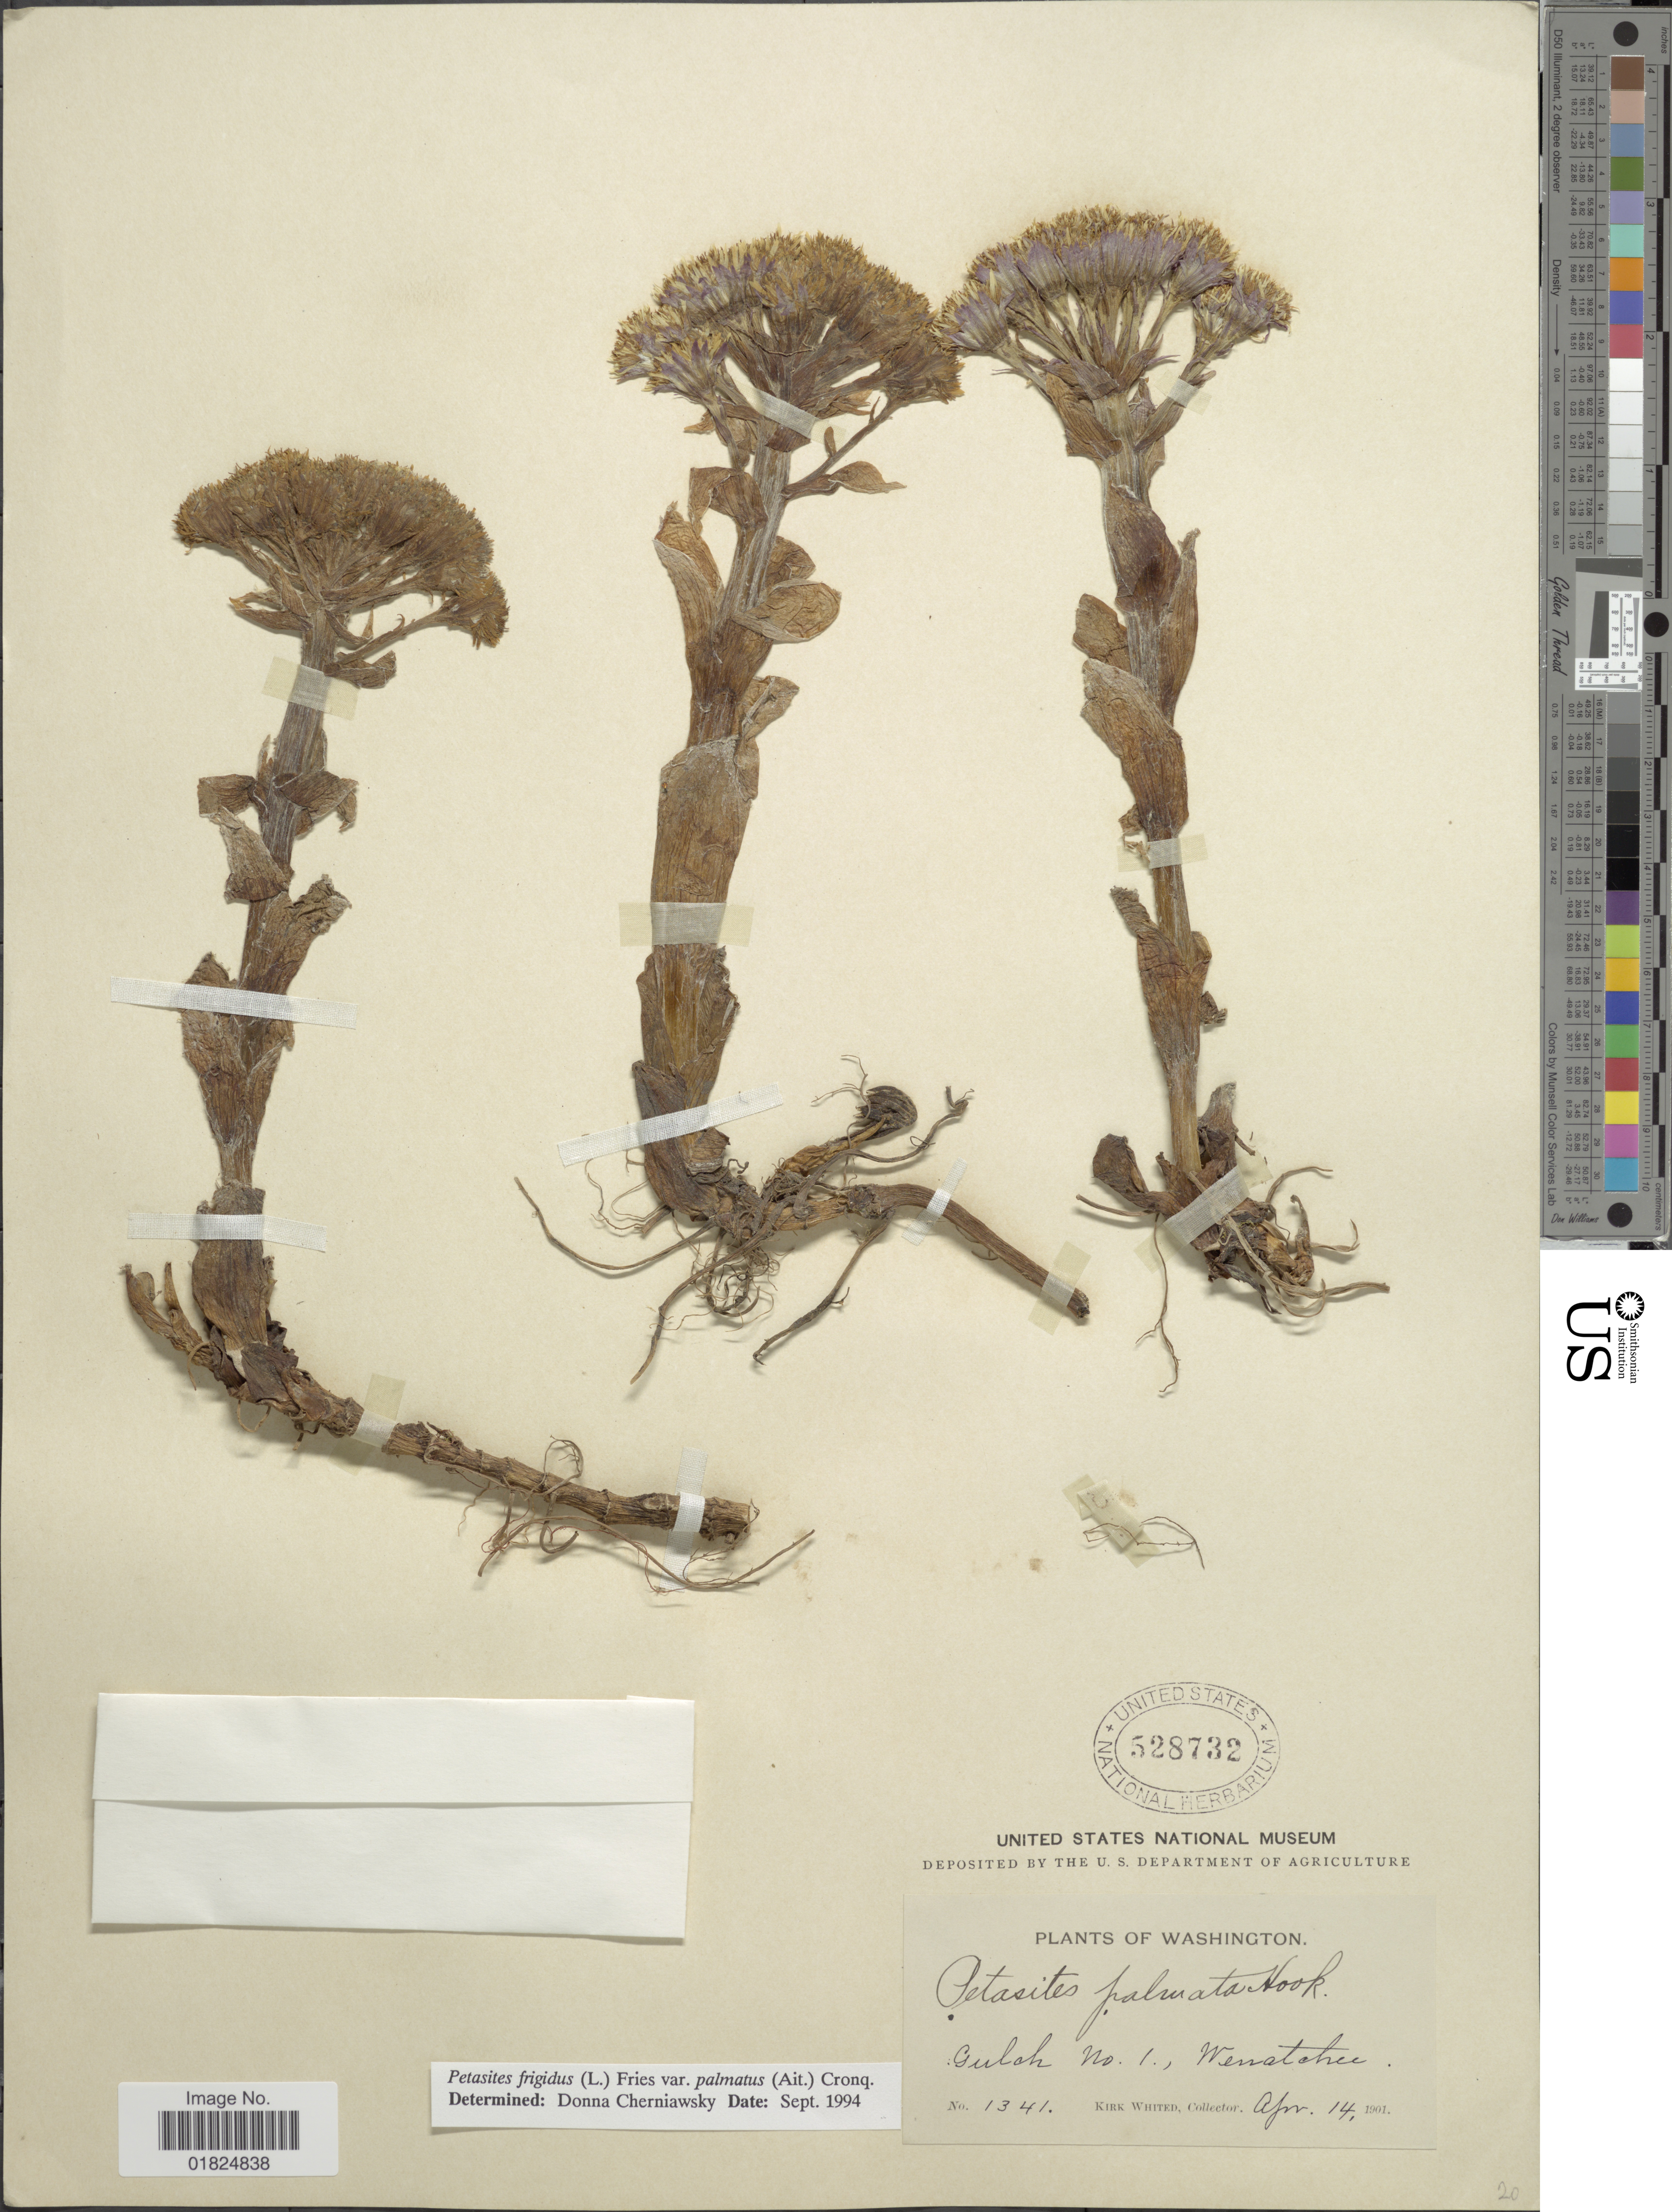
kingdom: Plantae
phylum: Tracheophyta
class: Magnoliopsida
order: Asterales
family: Asteraceae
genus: Petasites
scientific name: Petasites frigidus var. palmatus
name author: (Aiton) Cody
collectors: K. Whited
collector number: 1341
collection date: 1901-04-14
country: United States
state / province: Washington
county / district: Chelan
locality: Washington. Gulch No. 1. Wenatchee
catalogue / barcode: US 528732